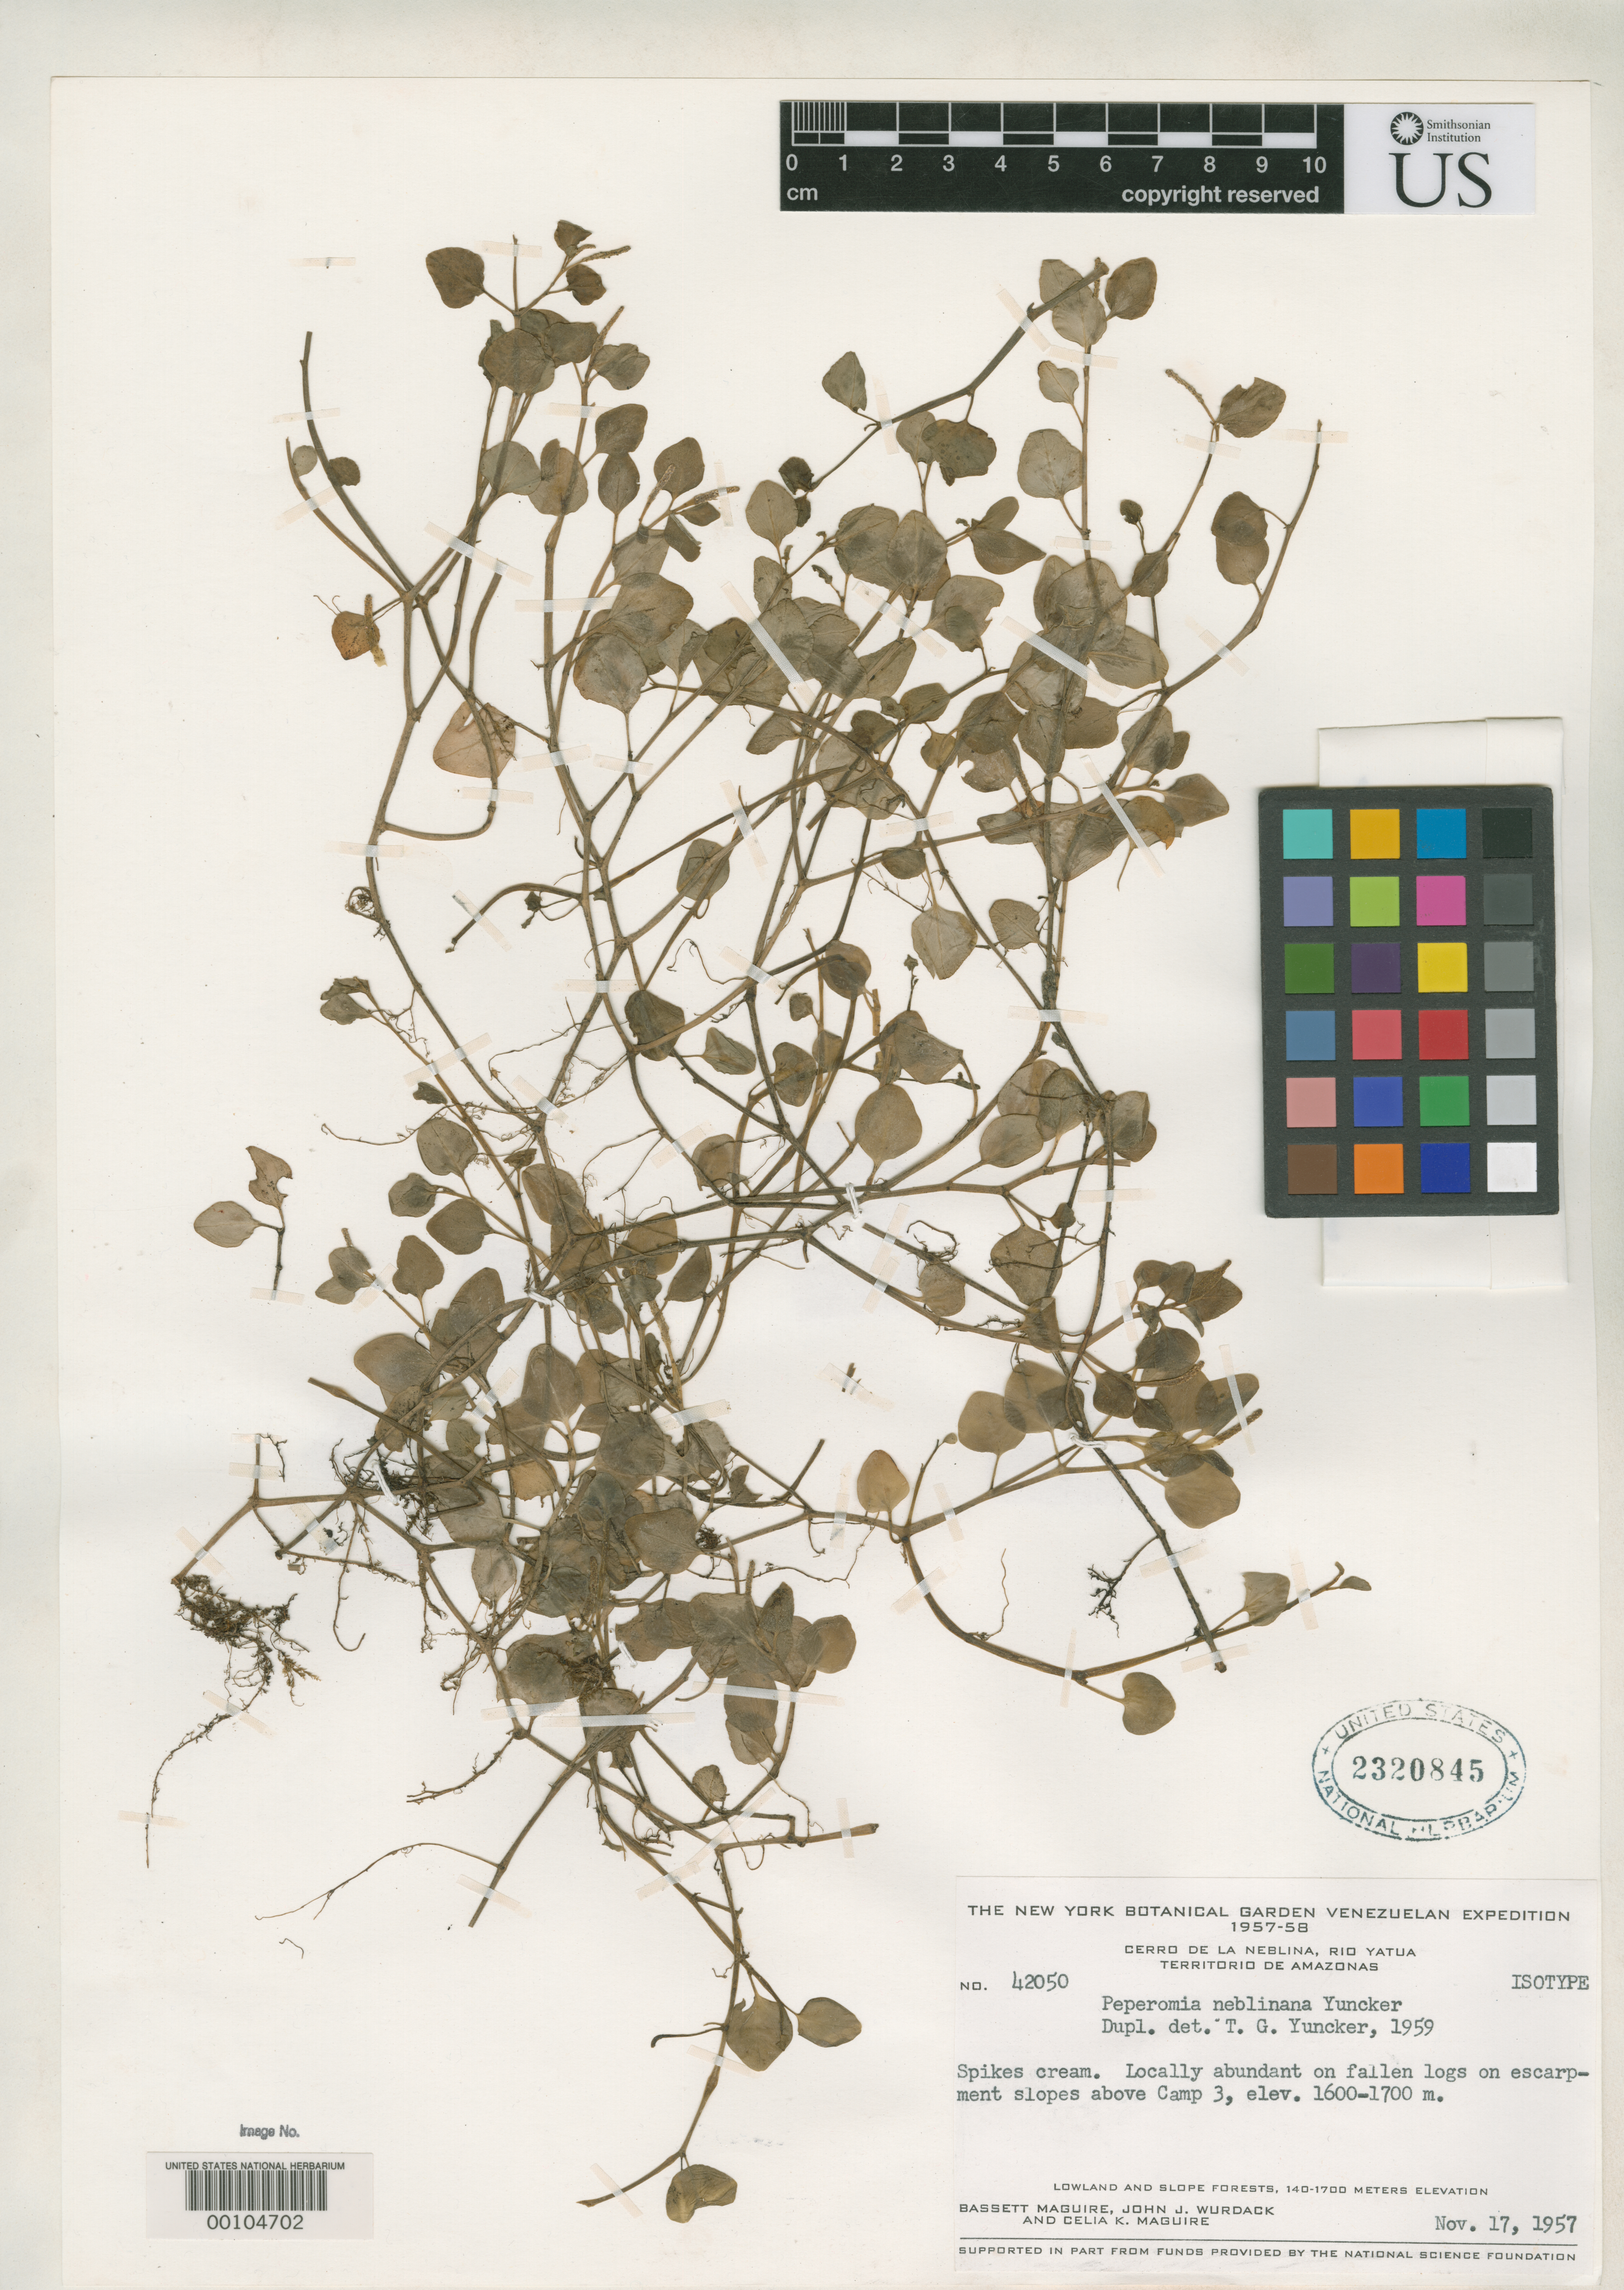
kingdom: Plantae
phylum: Tracheophyta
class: Magnoliopsida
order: Piperales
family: Piperaceae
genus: Peperomia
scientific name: Peperomia neblinana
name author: Yunck.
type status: Isotype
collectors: B. Maguire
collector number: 42050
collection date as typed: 17 Nov 1957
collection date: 1957-11-17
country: Venezuela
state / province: Amazonas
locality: Cerro Neblina.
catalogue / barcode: US 2320845